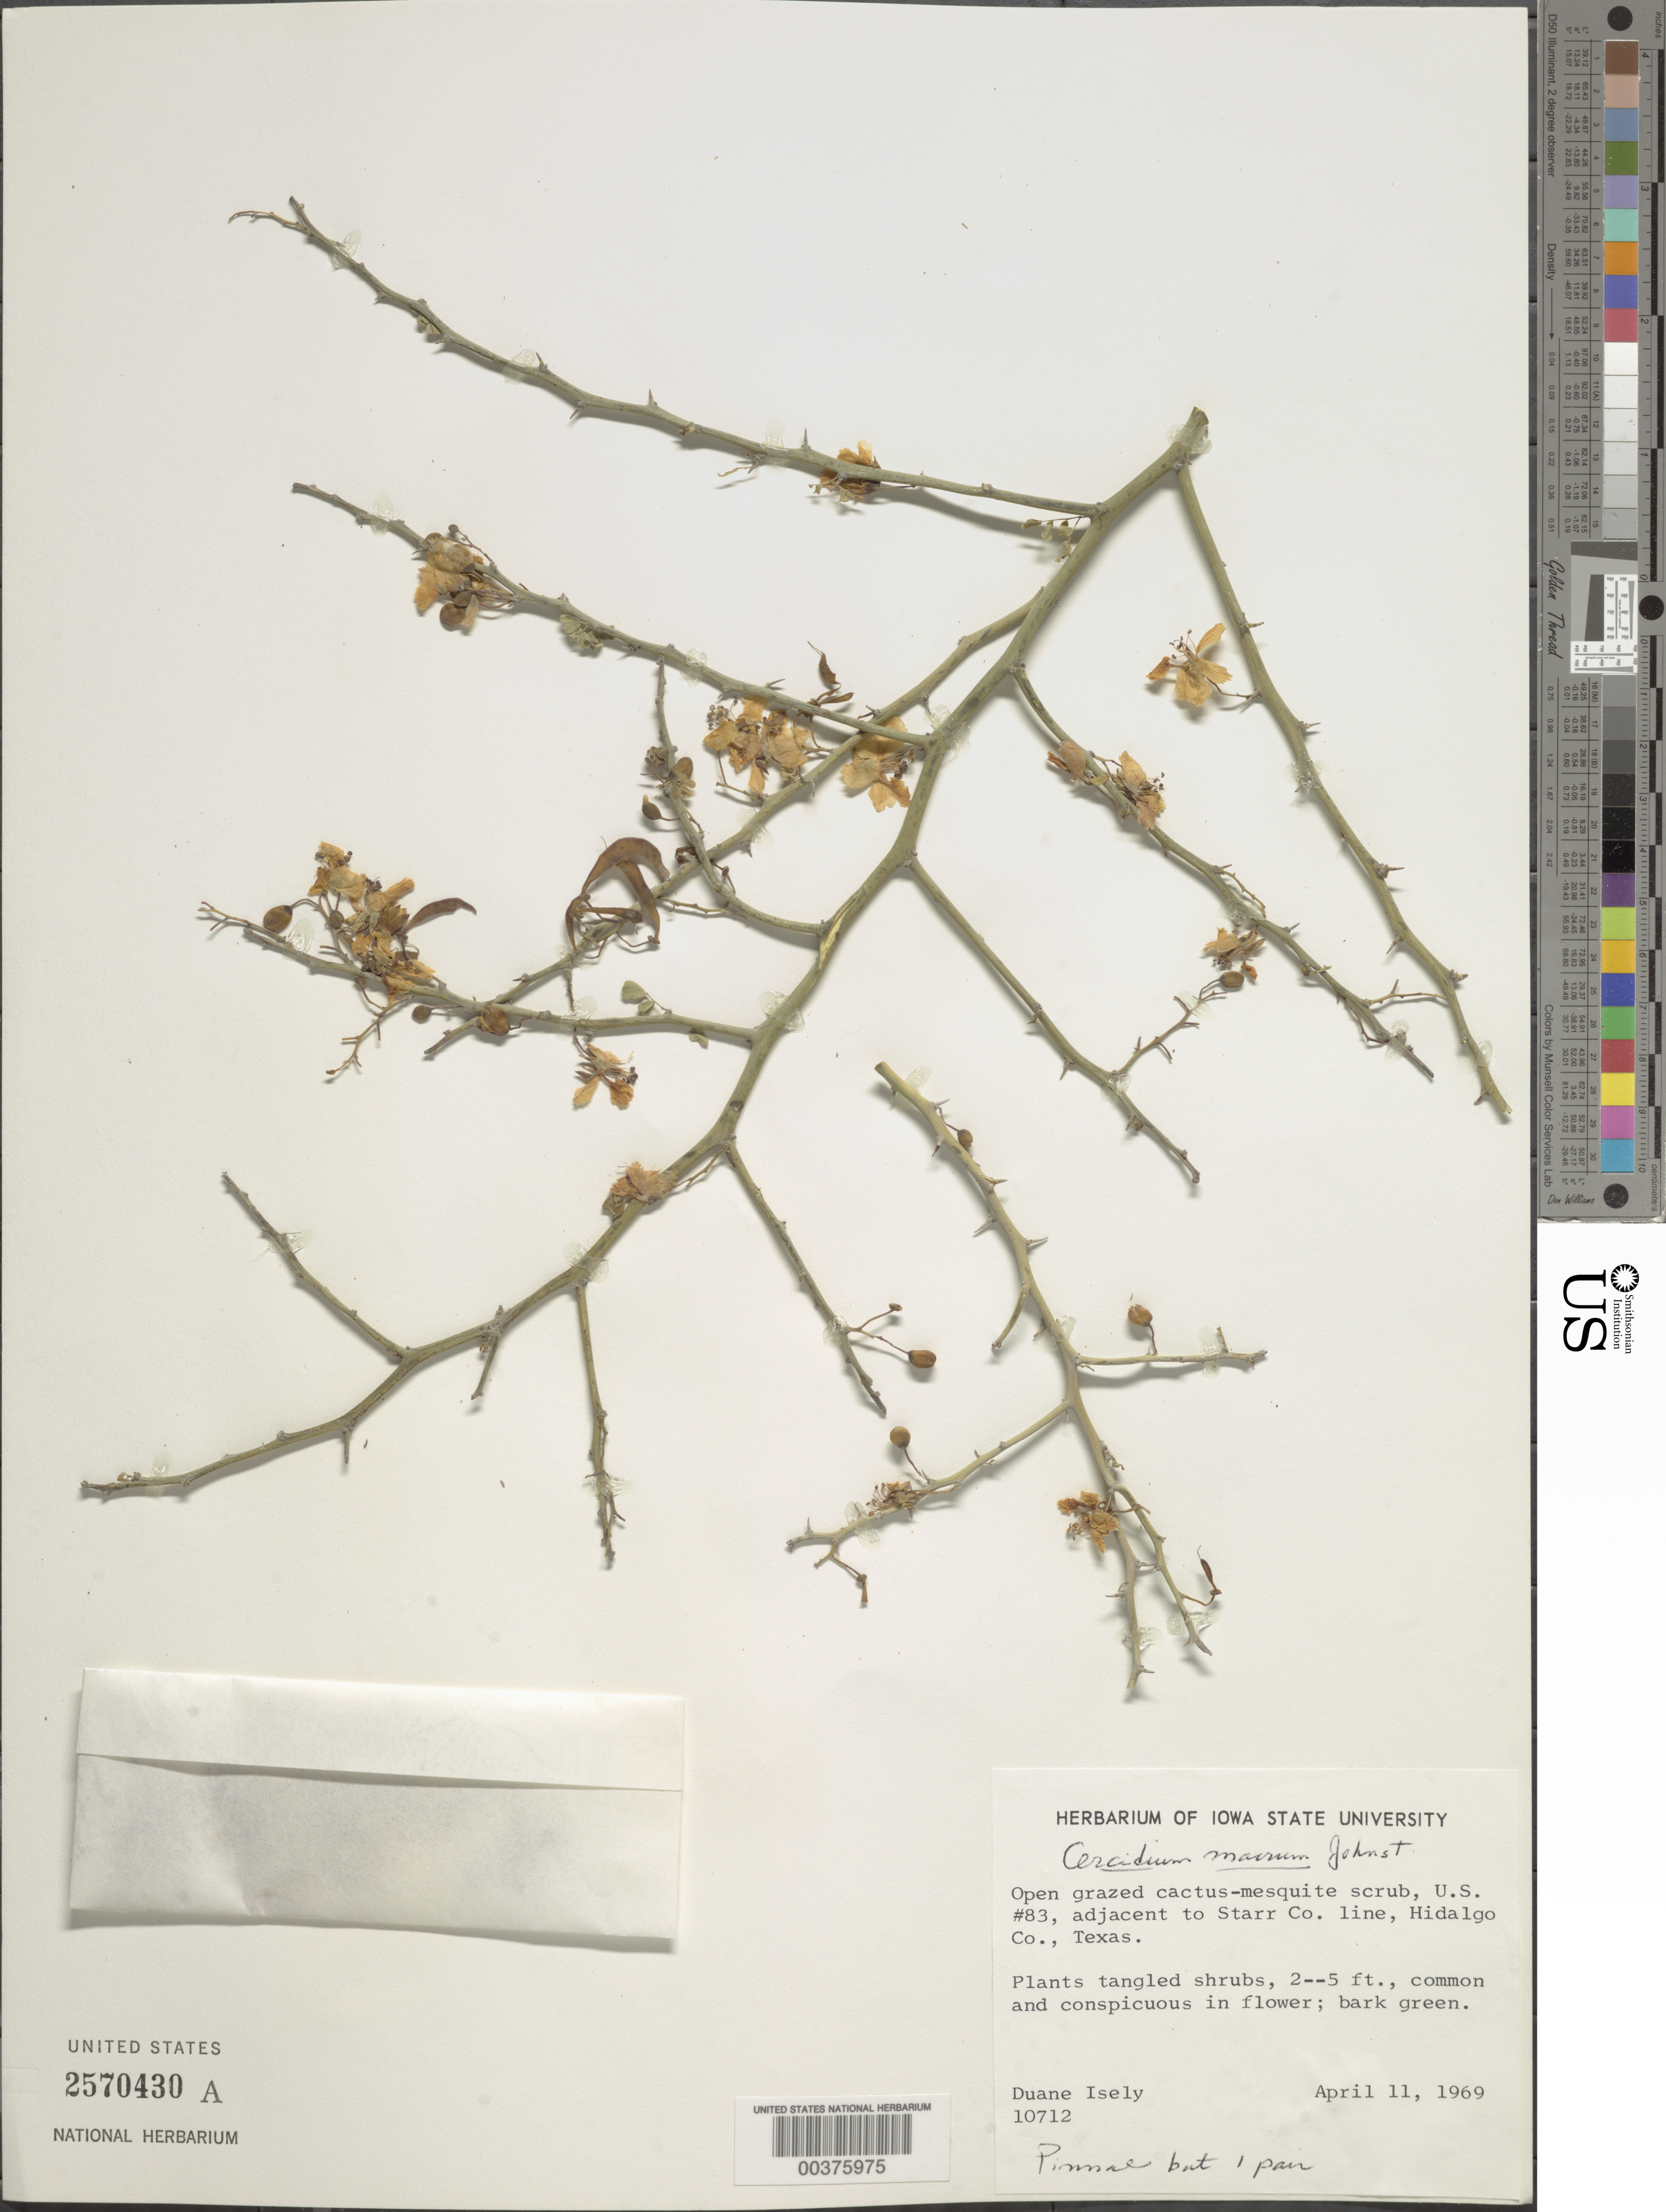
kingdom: Plantae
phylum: Tracheophyta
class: Magnoliopsida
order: Fabales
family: Fabaceae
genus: Parkinsonia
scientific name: Parkinsonia texana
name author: (A. Gray) S. Watson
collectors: D. Isely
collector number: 10712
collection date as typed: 11 Apr 1969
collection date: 1969-04-11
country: United States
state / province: Texas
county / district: Hidalgo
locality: U.s. 83, adjacent to starr co. line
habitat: Open grazed scrub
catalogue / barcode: US 2570430A